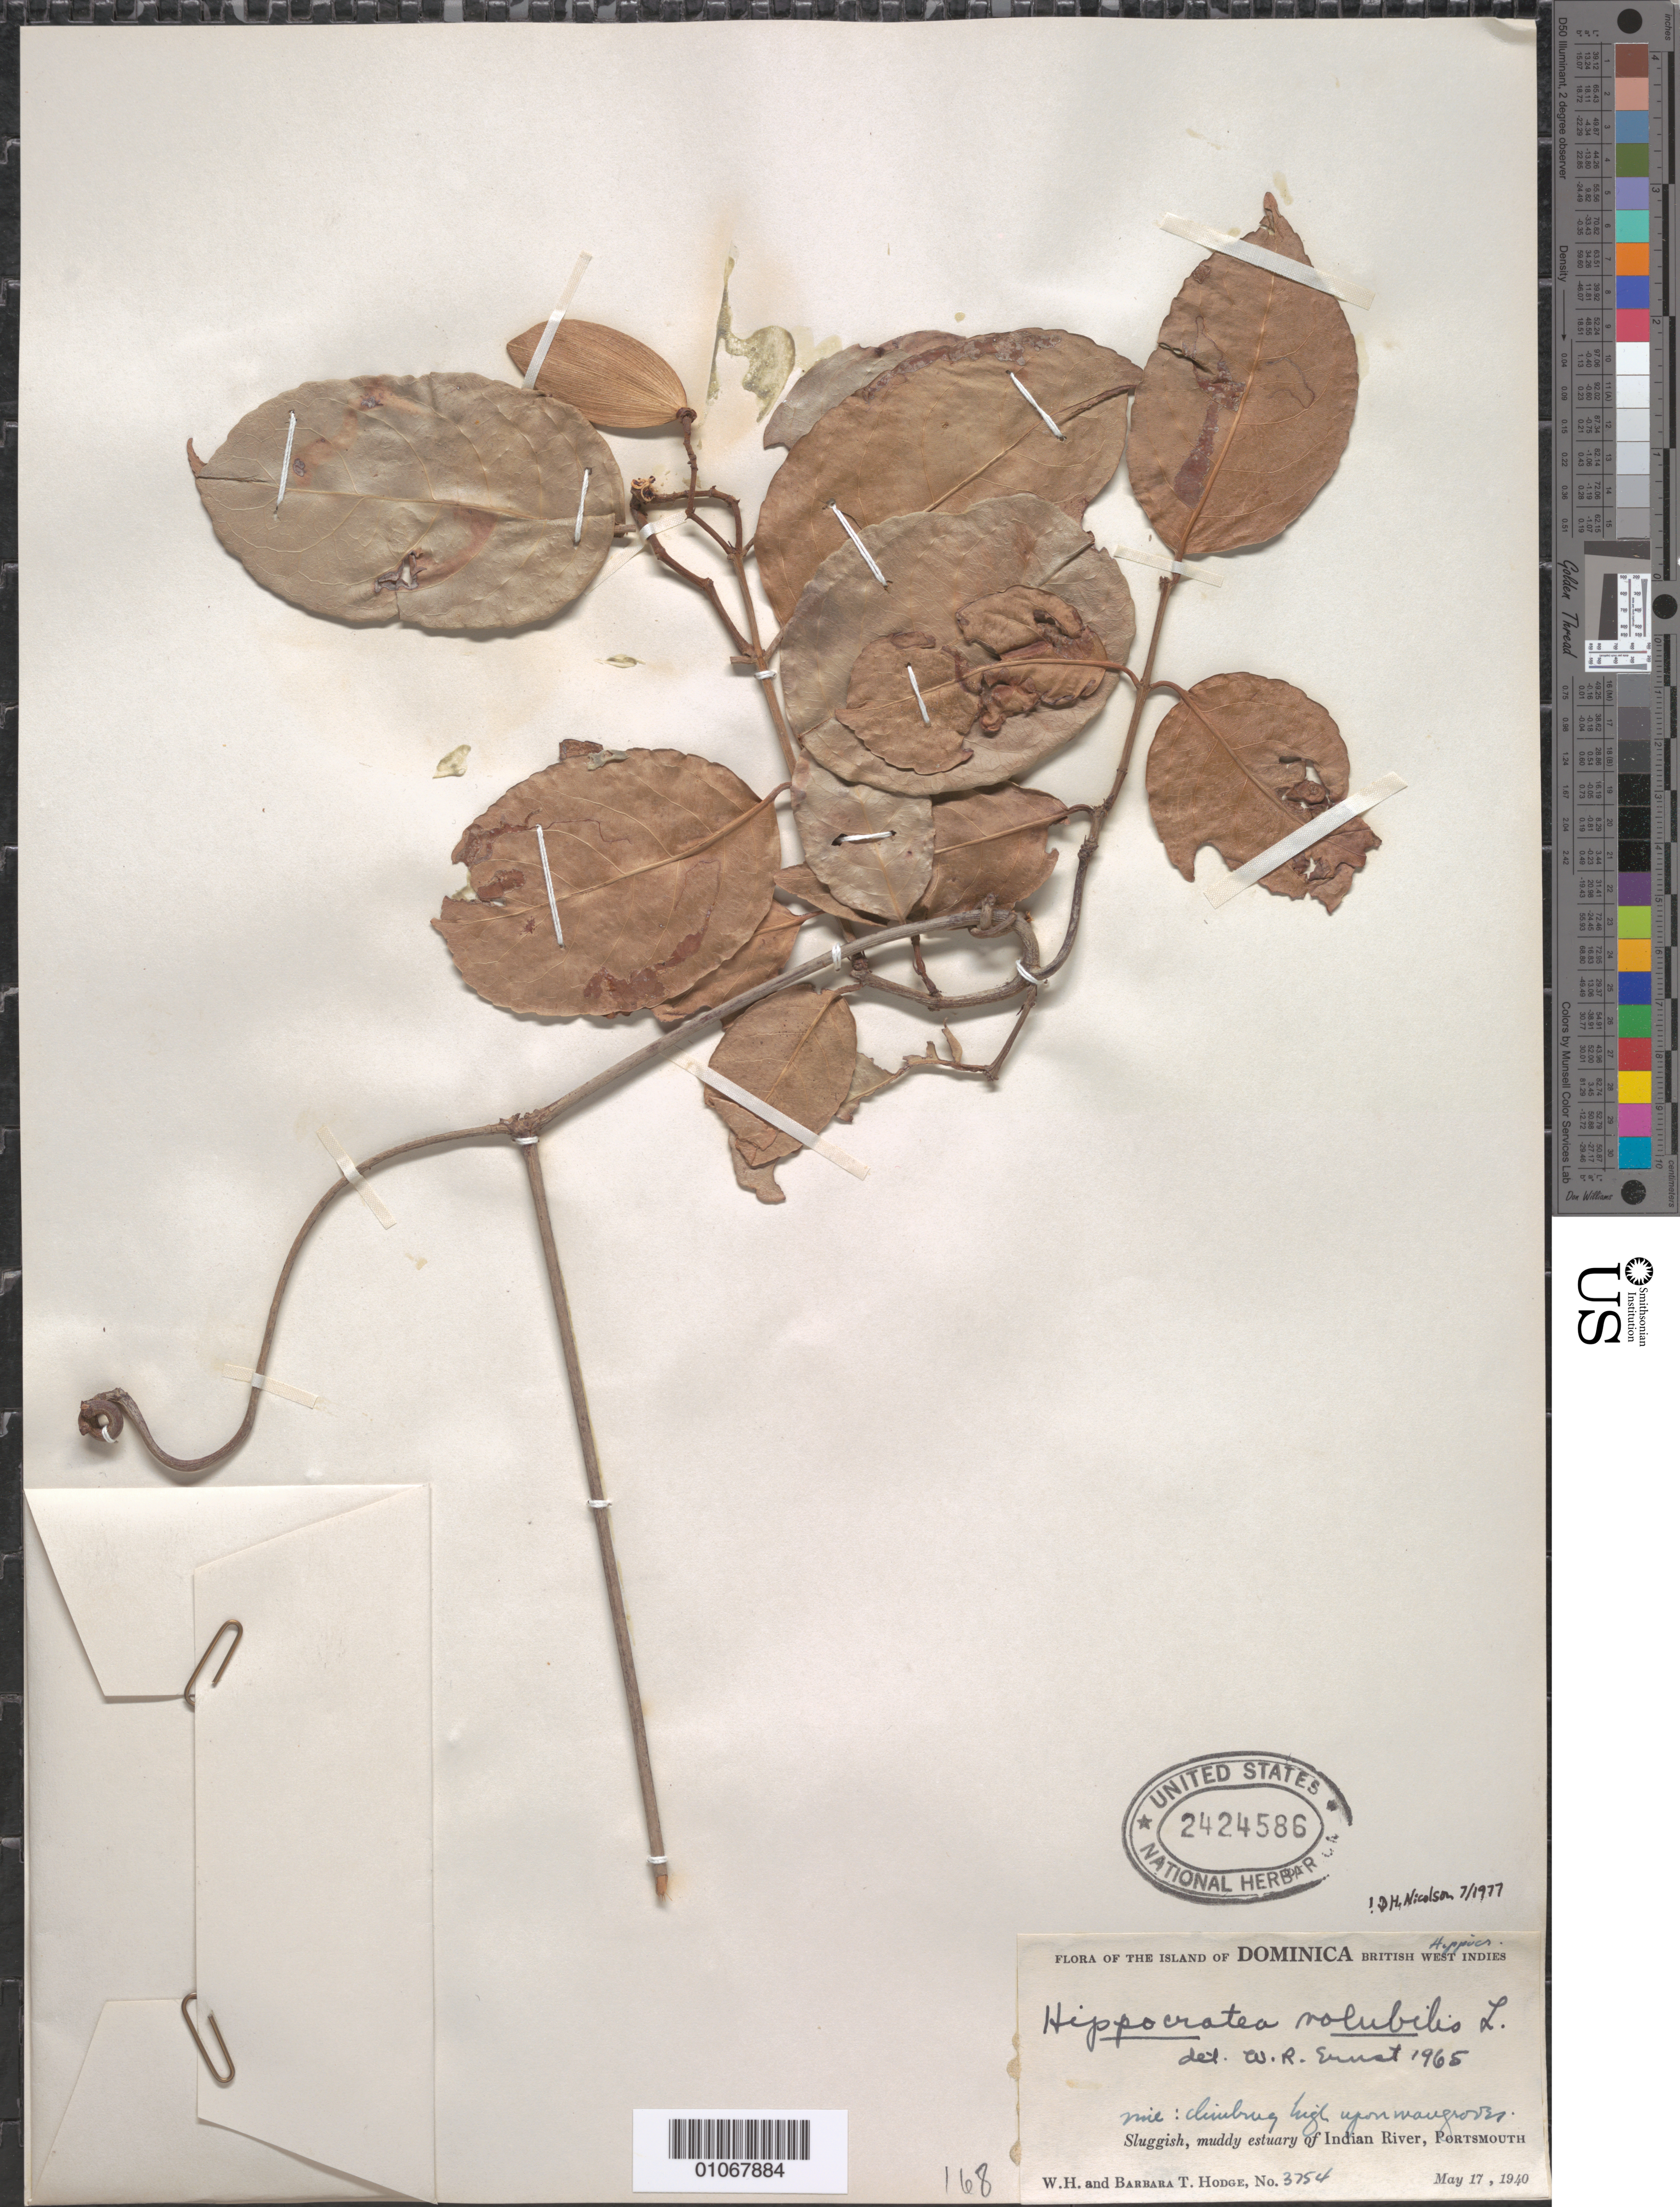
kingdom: Plantae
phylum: Tracheophyta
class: Magnoliopsida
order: Celastrales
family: Celastraceae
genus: Hippocratea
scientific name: Hippocratea volubilis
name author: L.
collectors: W. Hodge & B. Hodge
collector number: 3754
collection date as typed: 17 May 1940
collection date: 1940-05-17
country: Dominica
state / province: St. John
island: Dominica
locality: Sluggish, muddy estuary of Indian River.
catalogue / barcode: US 2424586